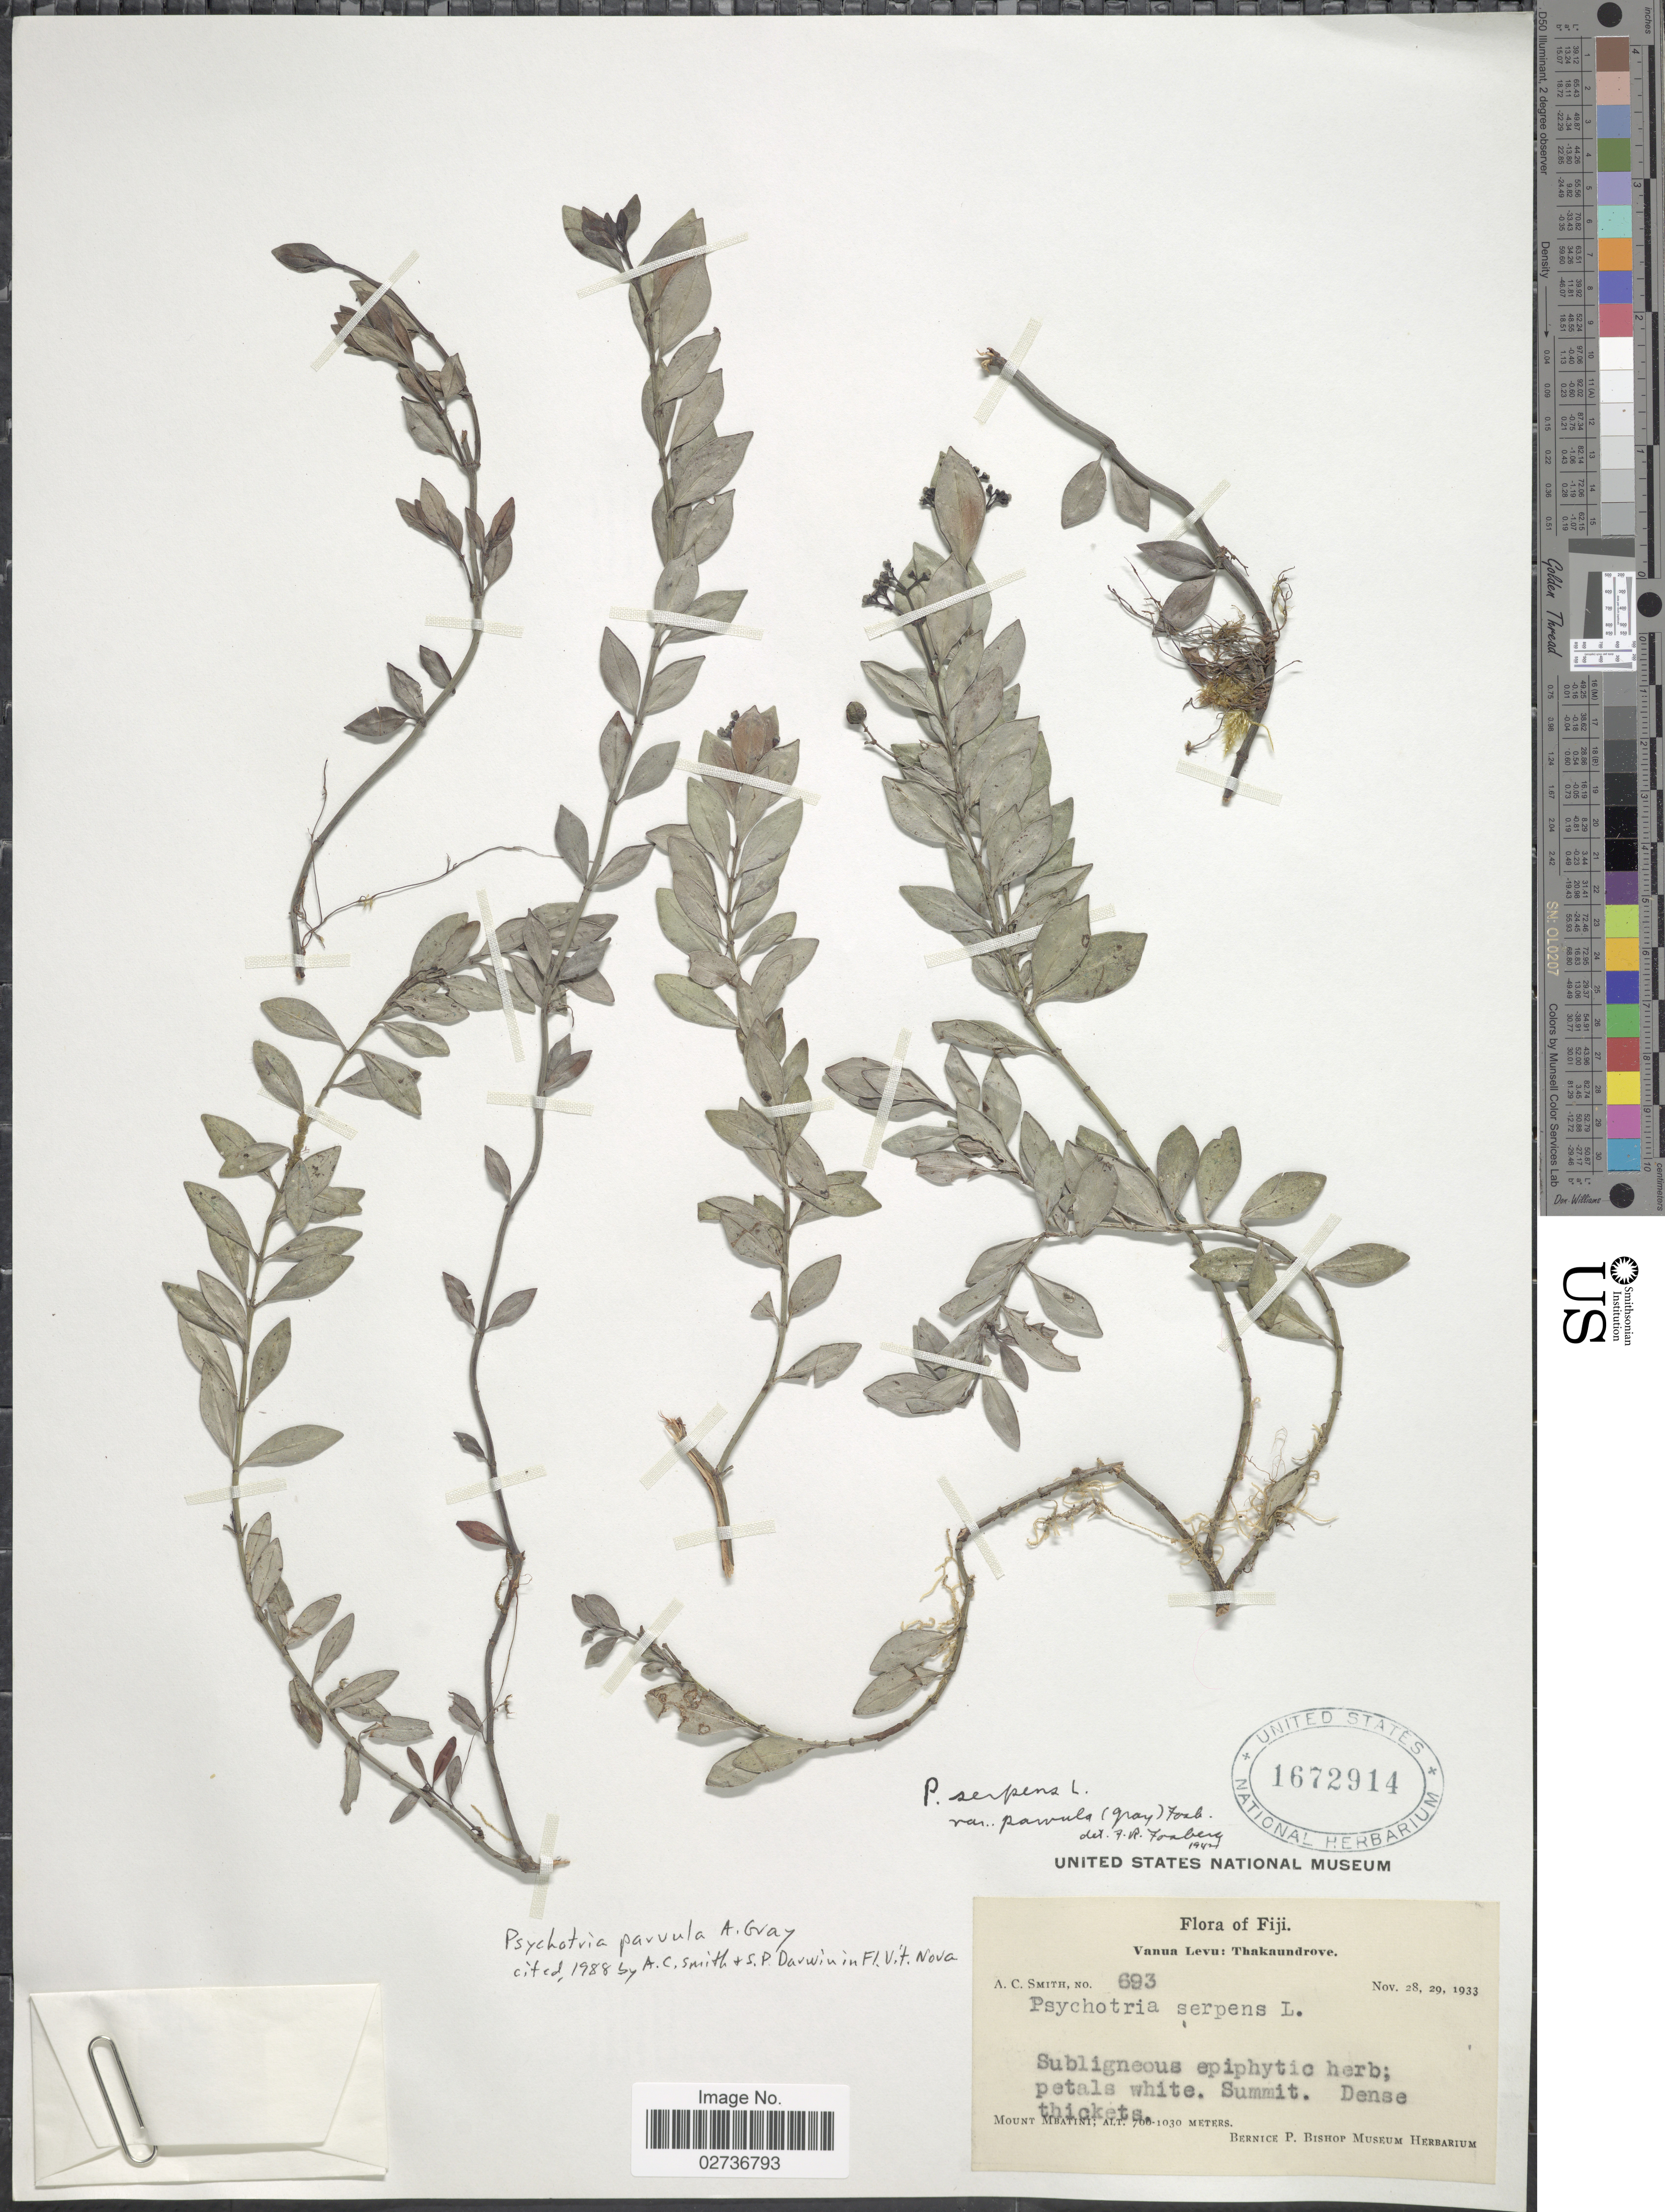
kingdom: Plantae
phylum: Tracheophyta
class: Magnoliopsida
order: Gentianales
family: Rubiaceae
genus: Psychotria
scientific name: Psychotria parvula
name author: A. Gray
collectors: A. C. Smith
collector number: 693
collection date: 1933-11-28/1933-11-29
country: Fiji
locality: Vanua Levu: Thakaundrove. Mount Mbatini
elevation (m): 700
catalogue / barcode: US 1672914